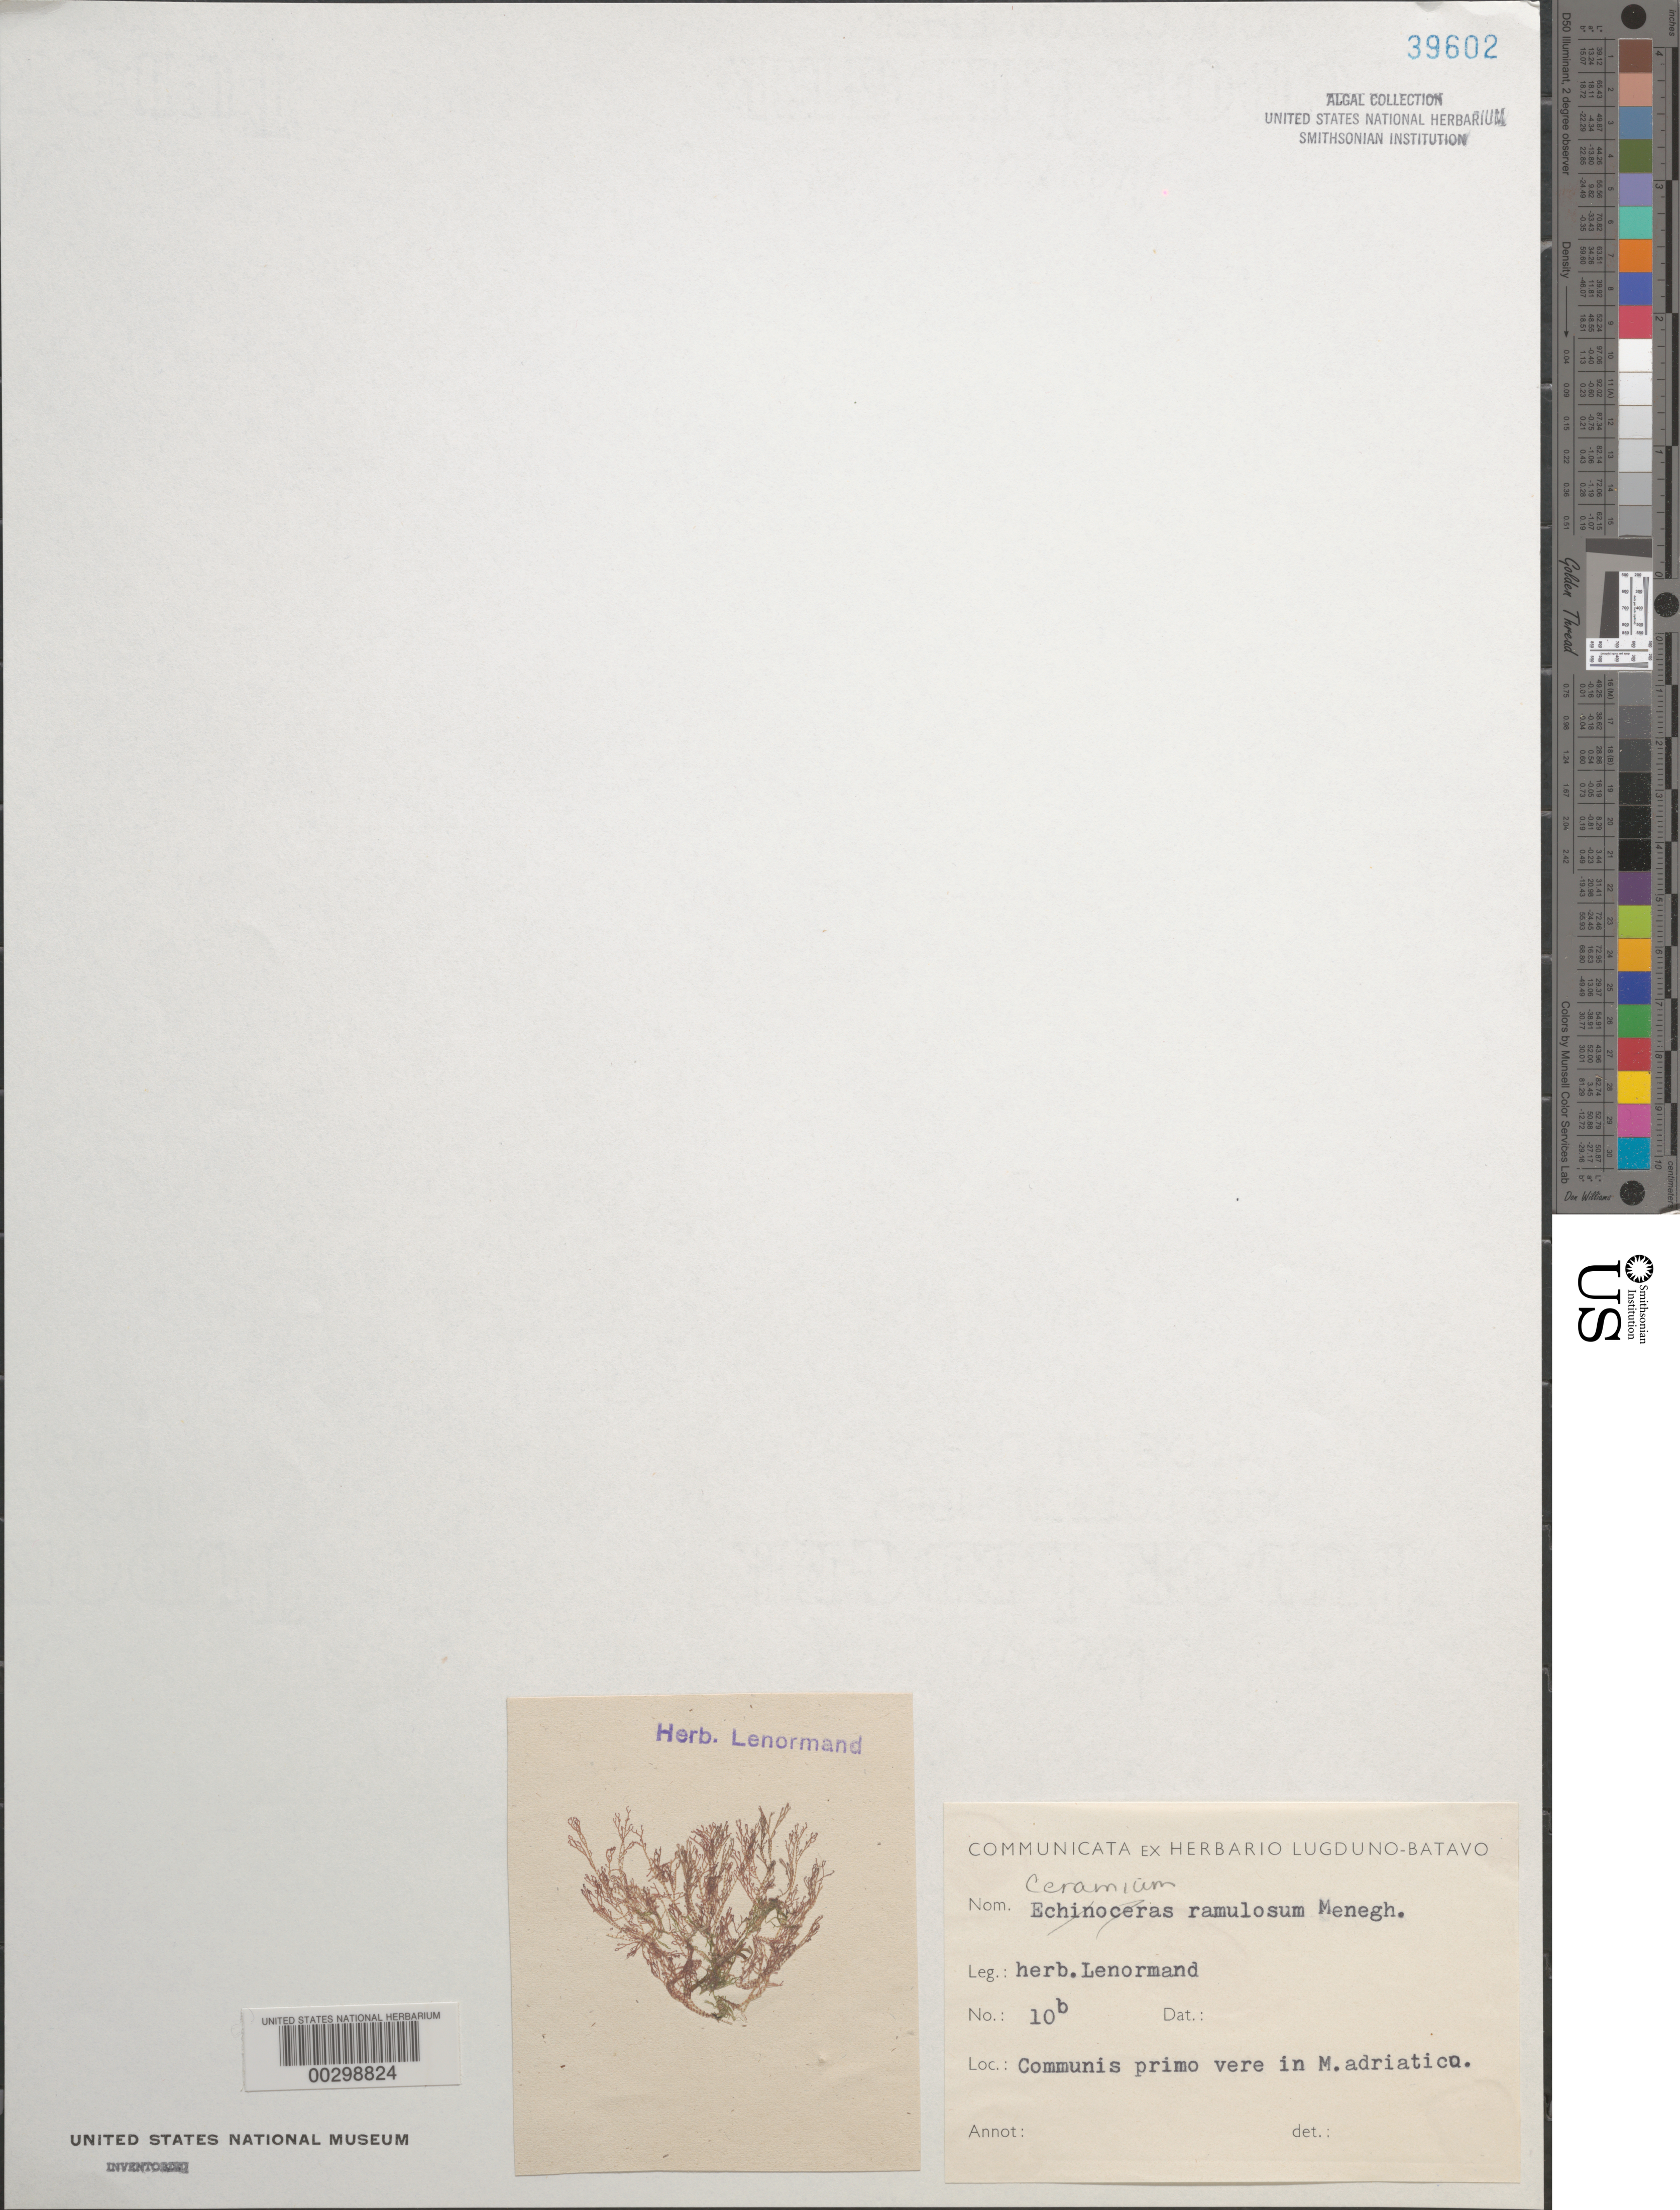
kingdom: Plantae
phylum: Rhodophyta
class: Florideophyceae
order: Ceramiales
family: Ceramiaceae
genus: Ceramium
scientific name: Ceramium circinatum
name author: (Kütz.) J. Agardh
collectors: S. Lenormand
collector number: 10b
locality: Adriatic Sea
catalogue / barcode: US 39602